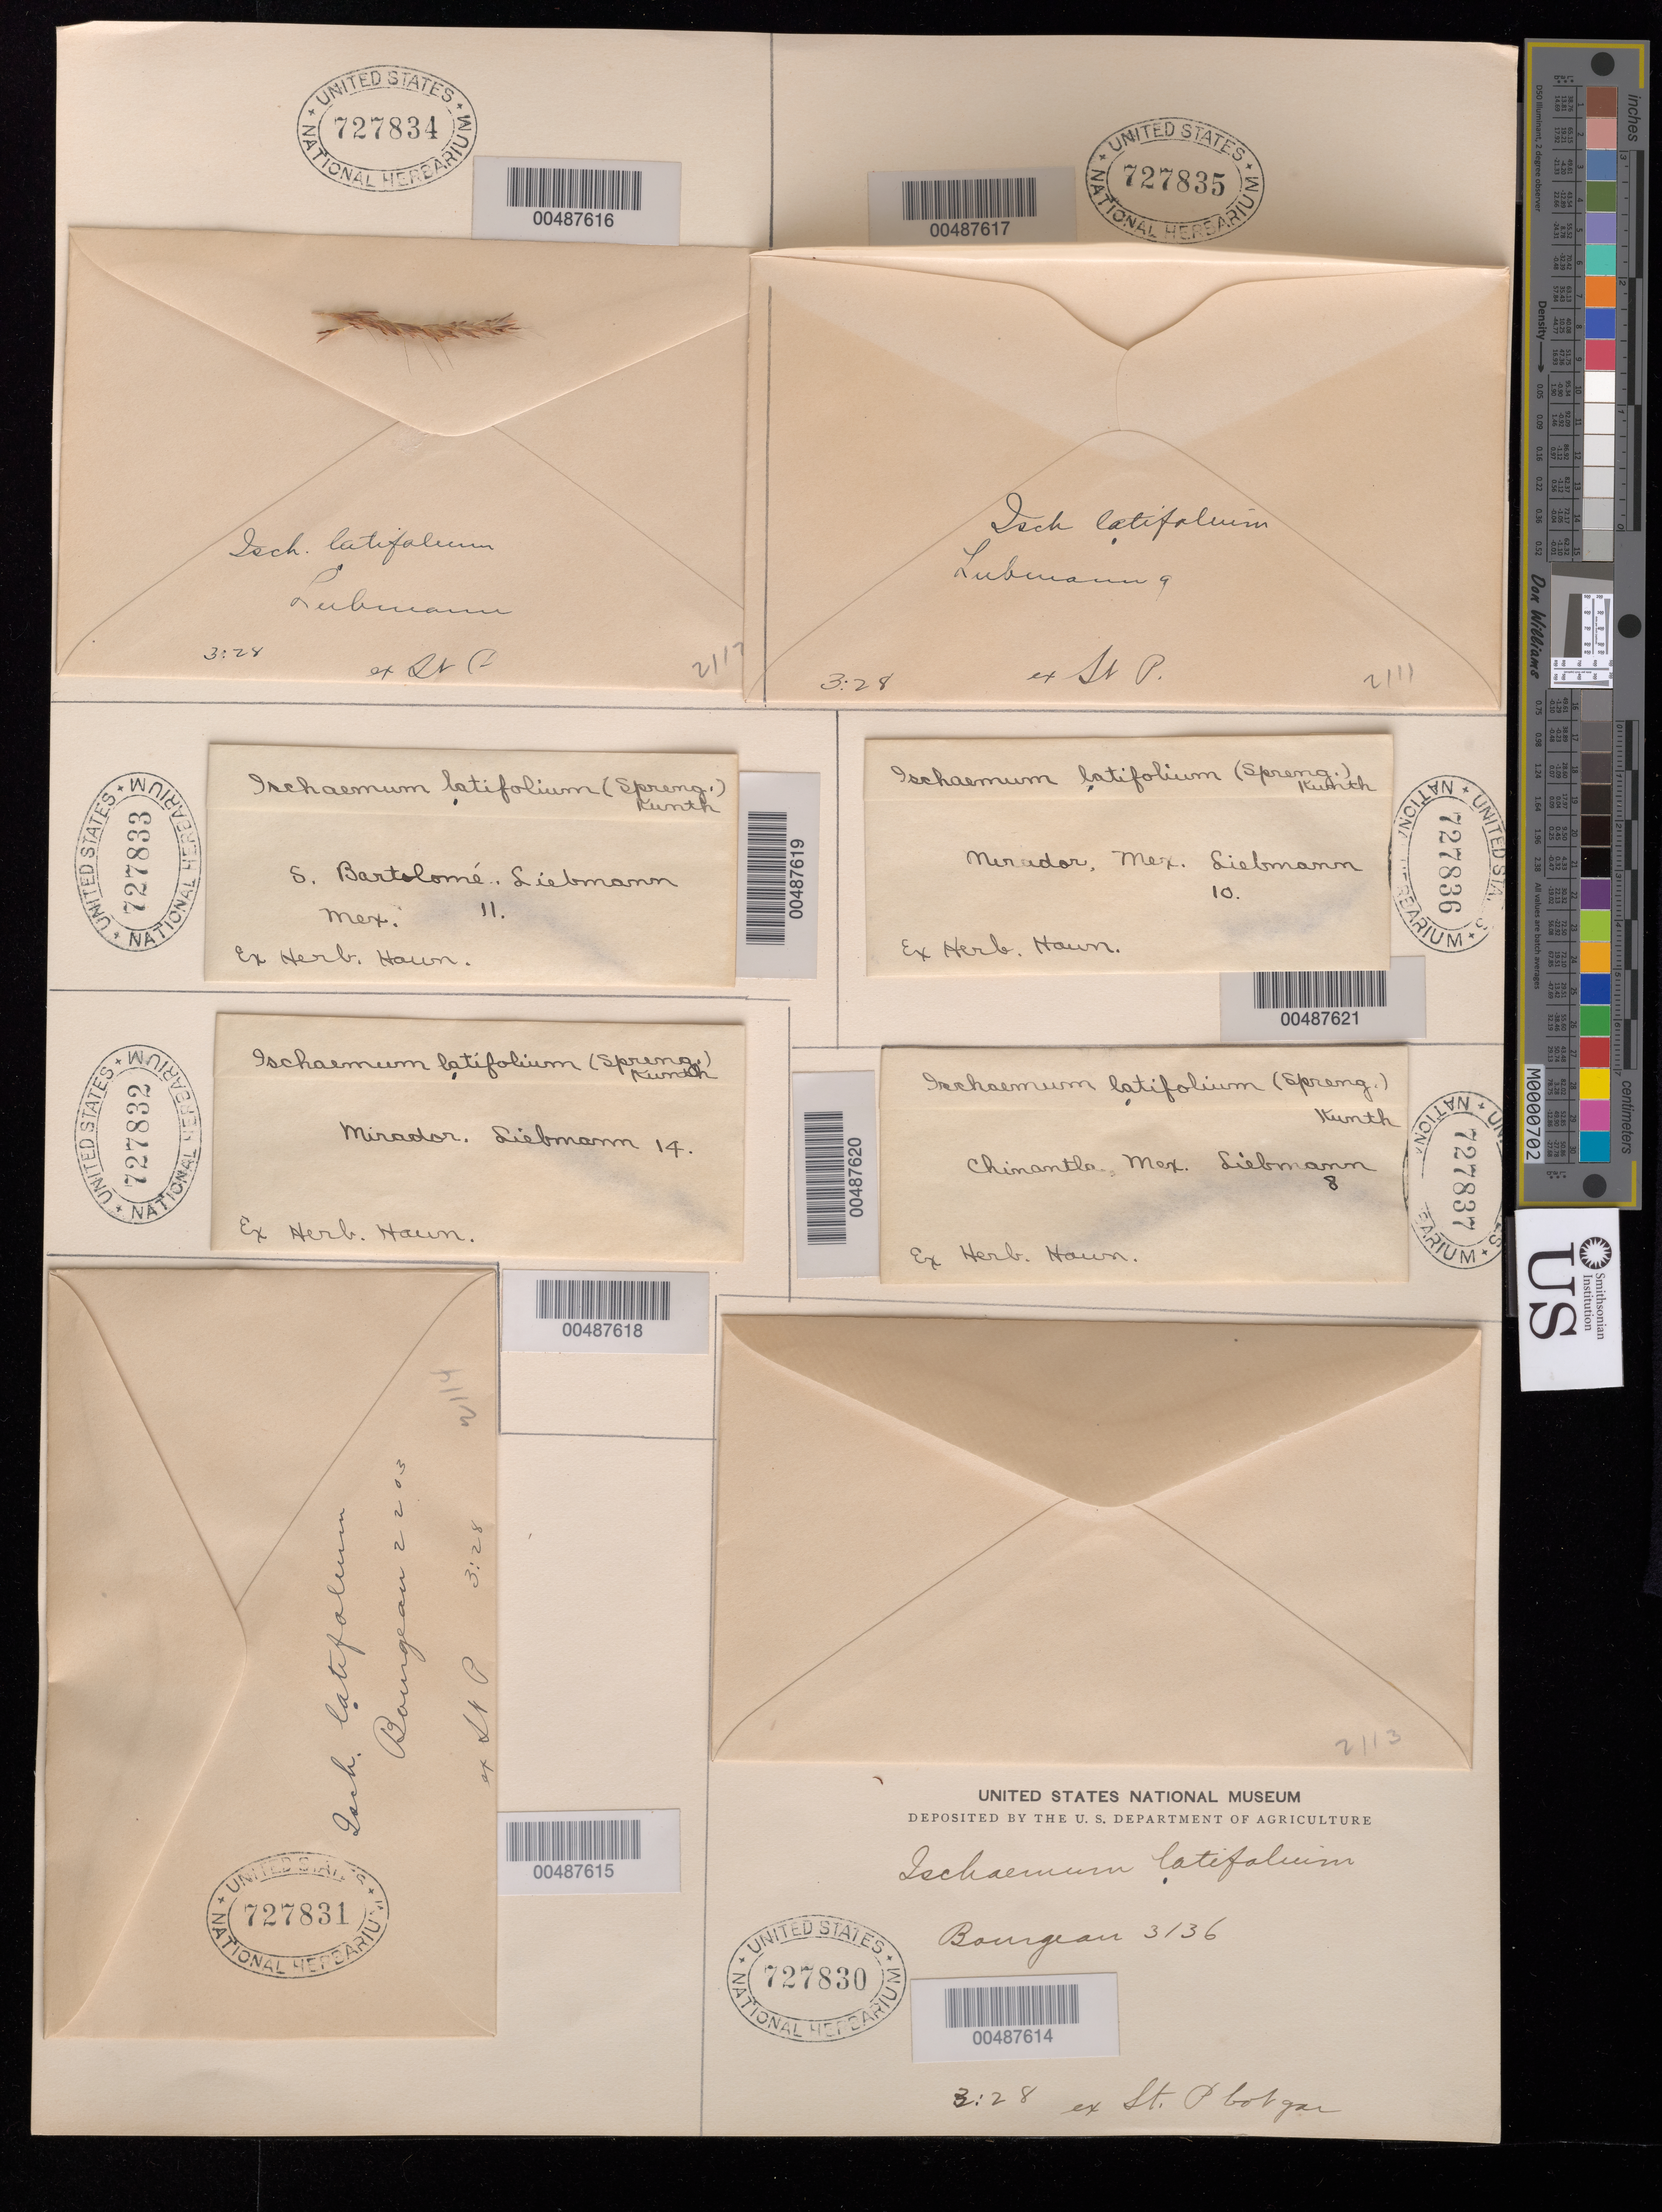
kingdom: Plantae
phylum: Tracheophyta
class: Liliopsida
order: Poales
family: Poaceae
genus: Ischaemum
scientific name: Ischaemum latifolium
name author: (Spreng.) Kunth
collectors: F. M. Liebmann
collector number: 2117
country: Mexico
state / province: Jalisco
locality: San Ramon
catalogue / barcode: US 727834